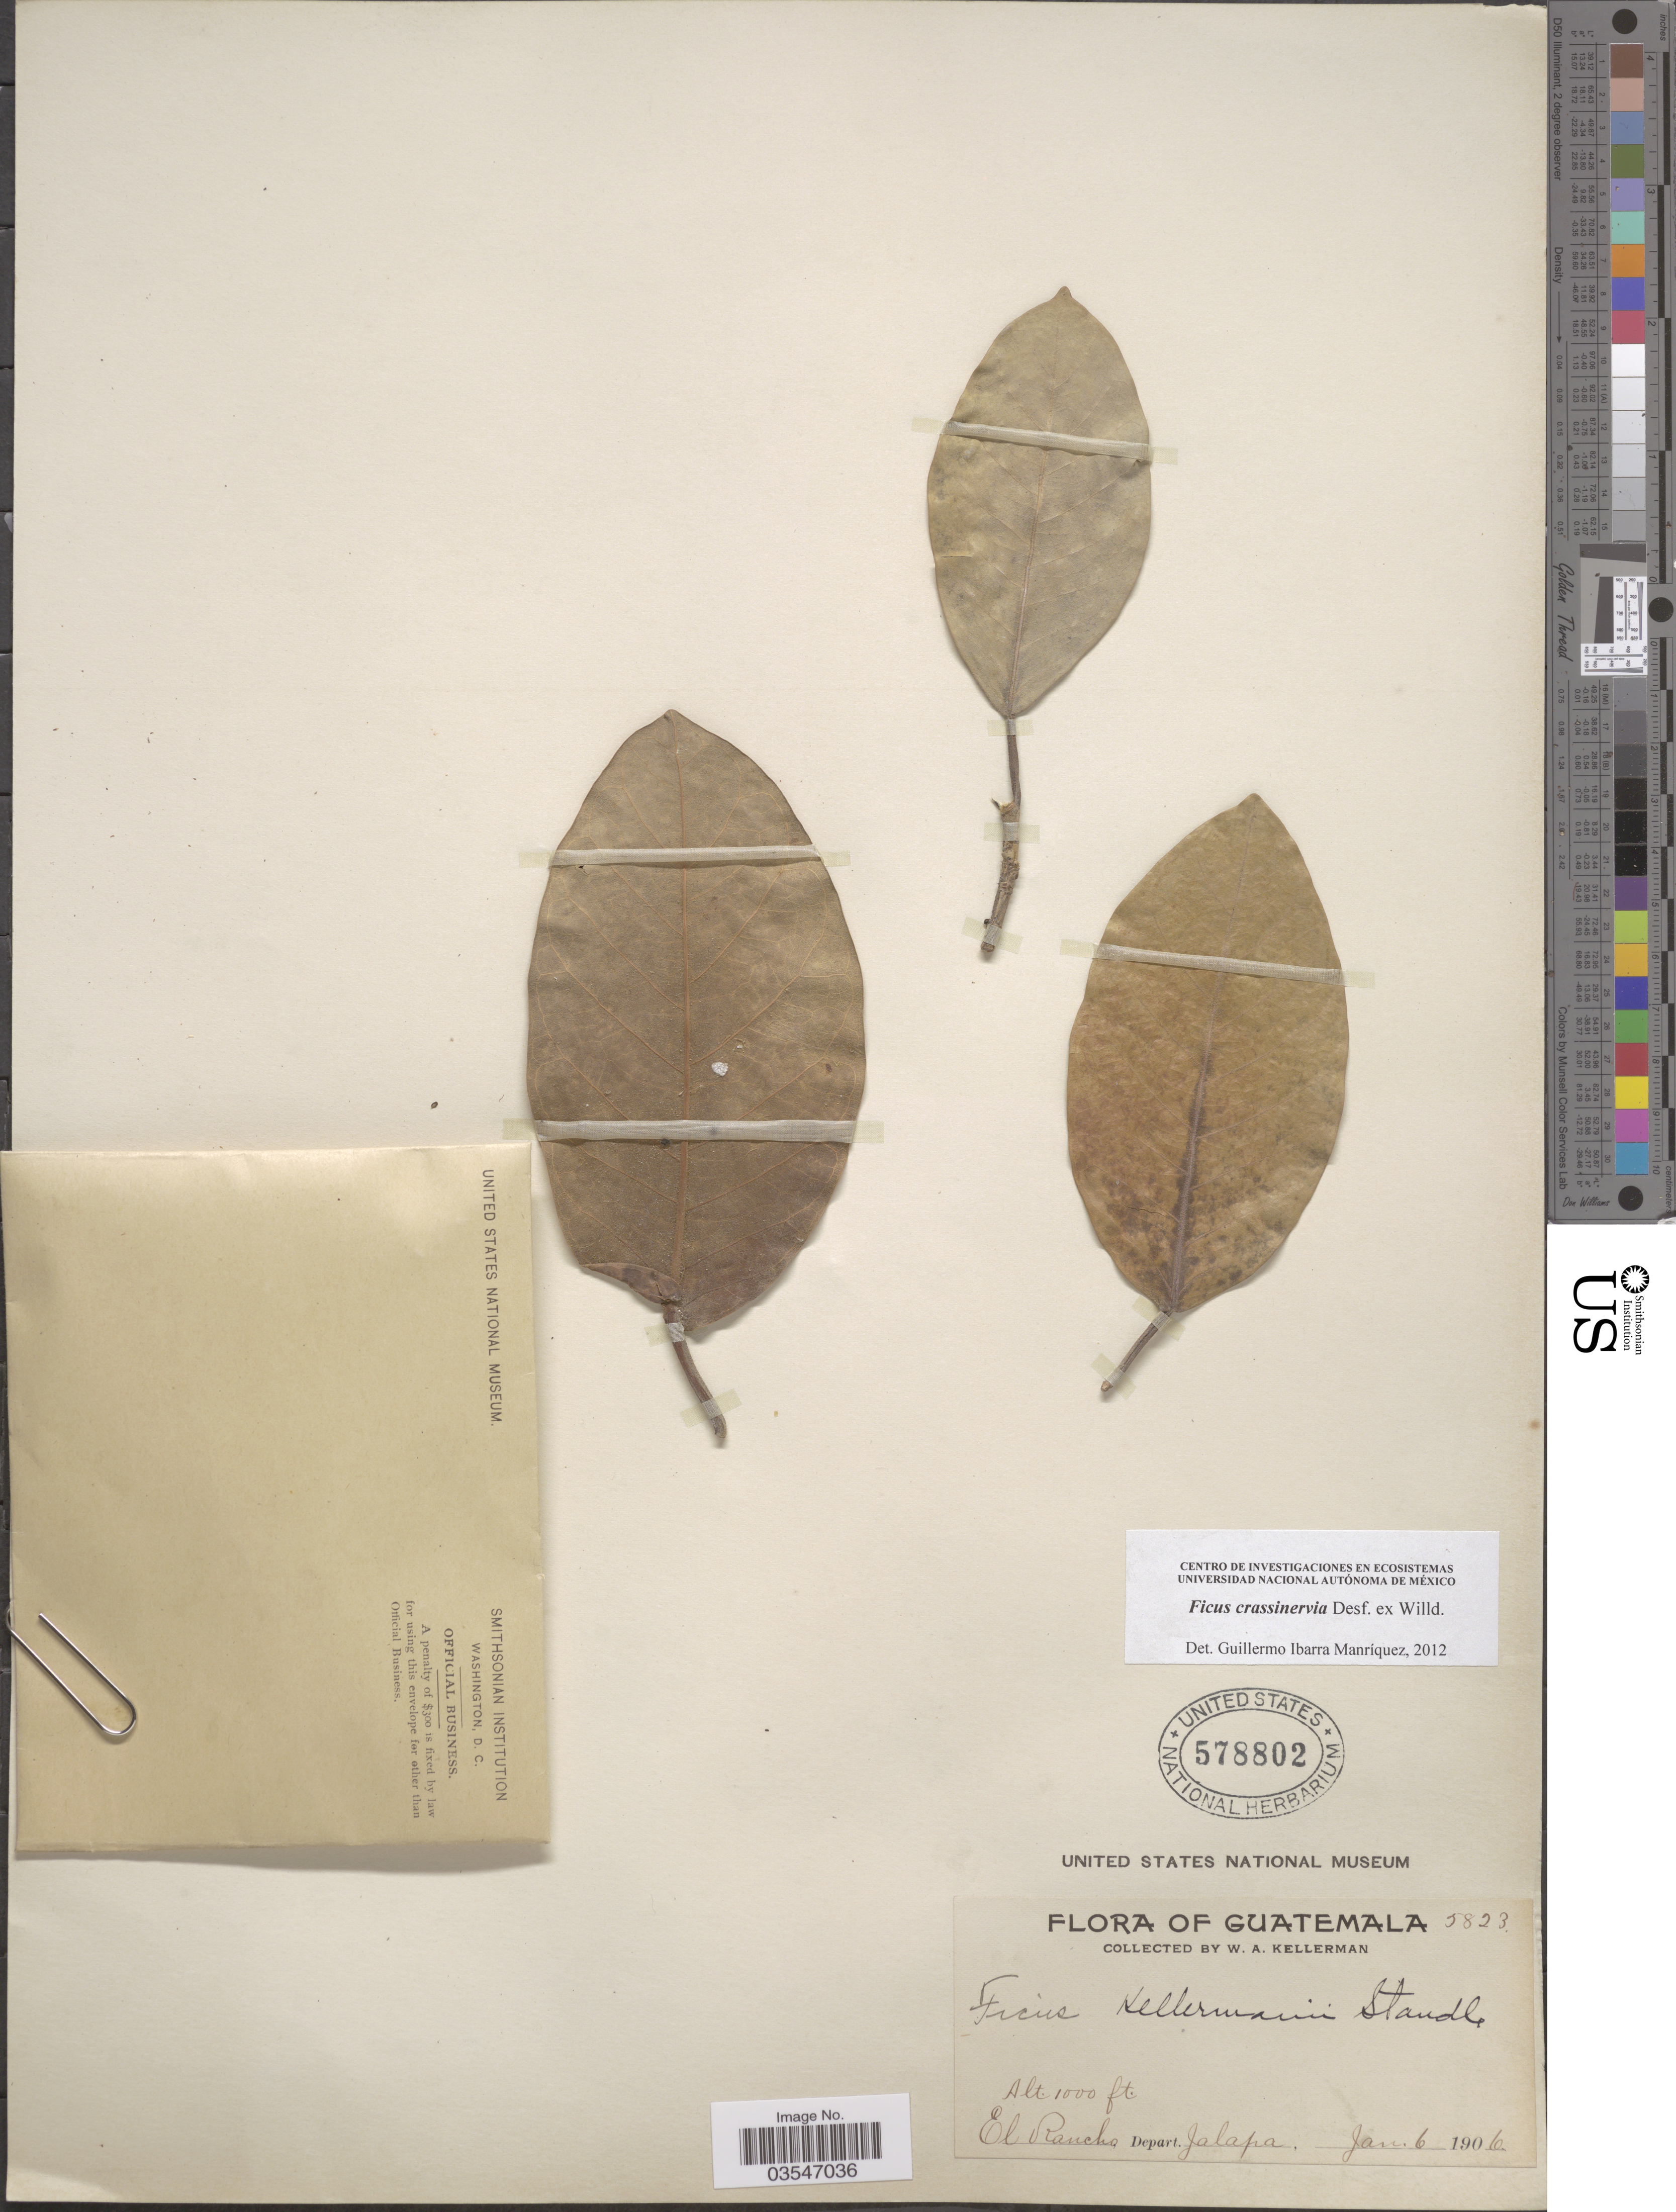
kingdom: Plantae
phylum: Tracheophyta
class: Magnoliopsida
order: Rosales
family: Moraceae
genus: Ficus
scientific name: Ficus crassinervia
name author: Desf. ex Willd.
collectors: W. Kellerman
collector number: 5823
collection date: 1906-01-06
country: Guatemala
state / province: Jalapa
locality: El Rancho, Depart. Jalapa.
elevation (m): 305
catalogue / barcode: US 578802